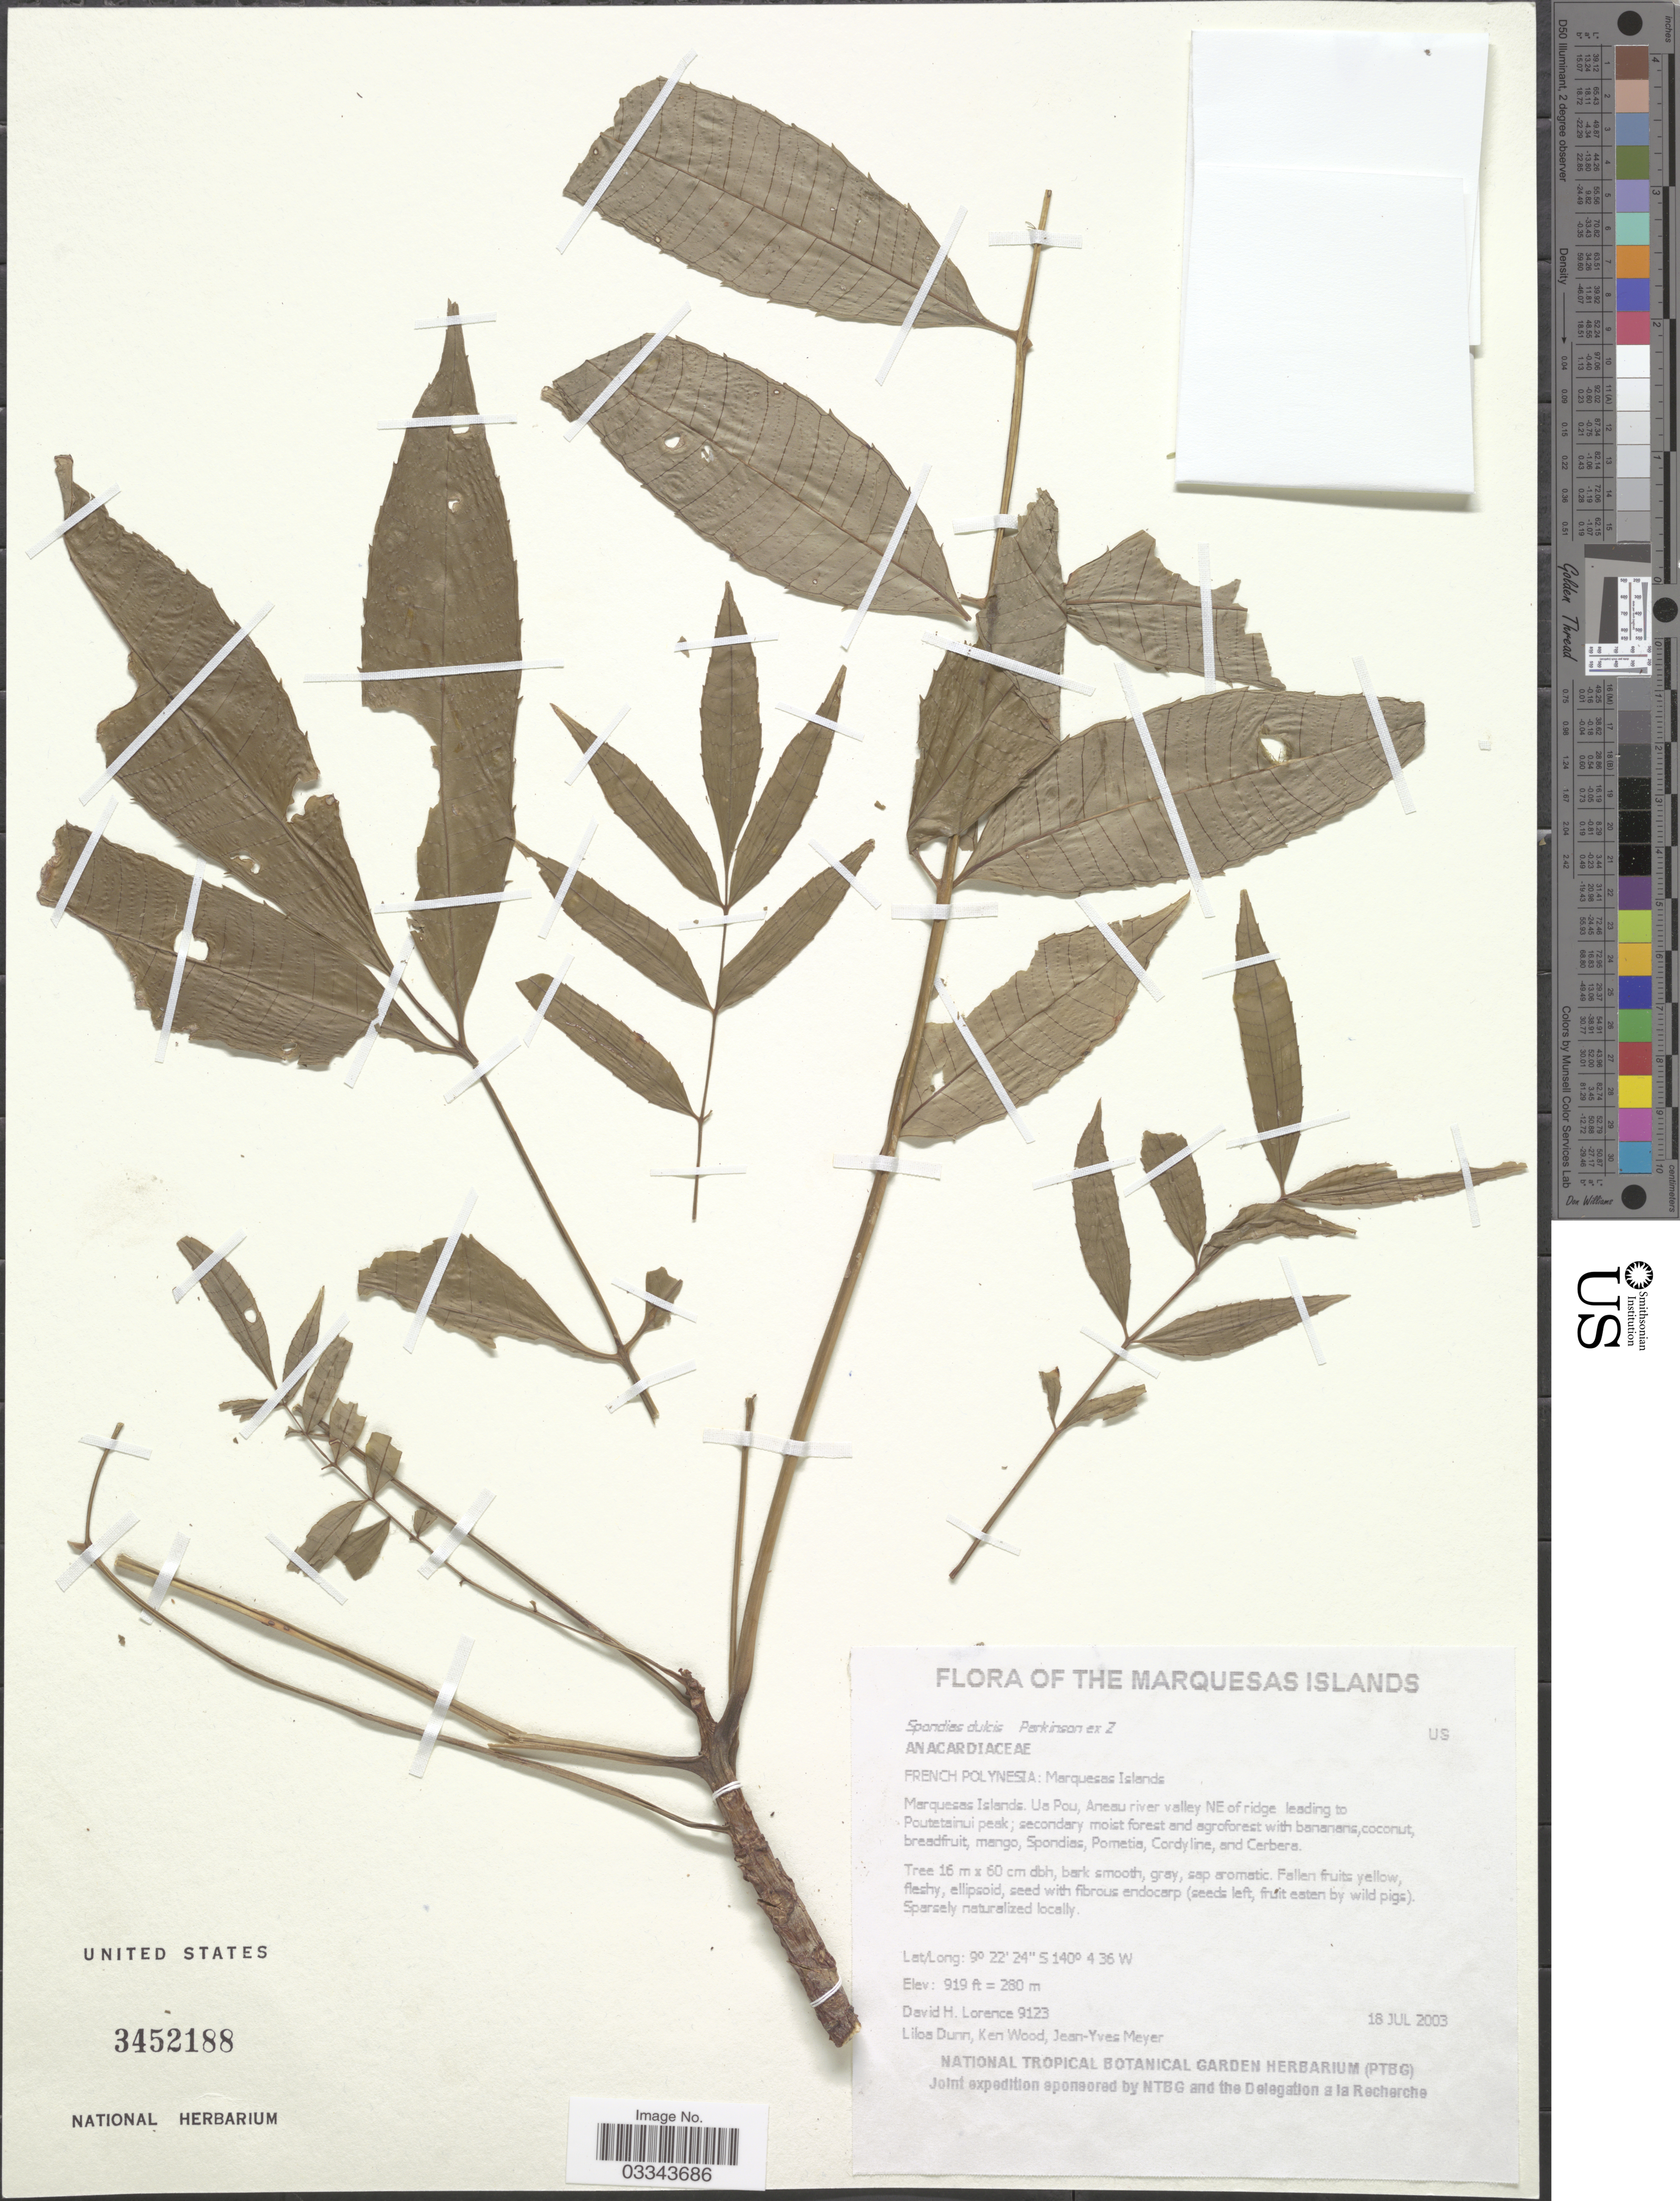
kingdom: Plantae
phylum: Tracheophyta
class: Magnoliopsida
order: Sapindales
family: Anacardiaceae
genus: Spondias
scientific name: Spondias dulcis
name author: Parkinson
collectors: D. Lorence, L. Dunn, K. Wood & J.-Y. Meyer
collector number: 9123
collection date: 2003-07-18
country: French Polynesia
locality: The Marquesas Islands. Ua Pou, Aneau river valley NE of ridge leading to Poutetainui peak.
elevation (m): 280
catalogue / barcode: US 3452188